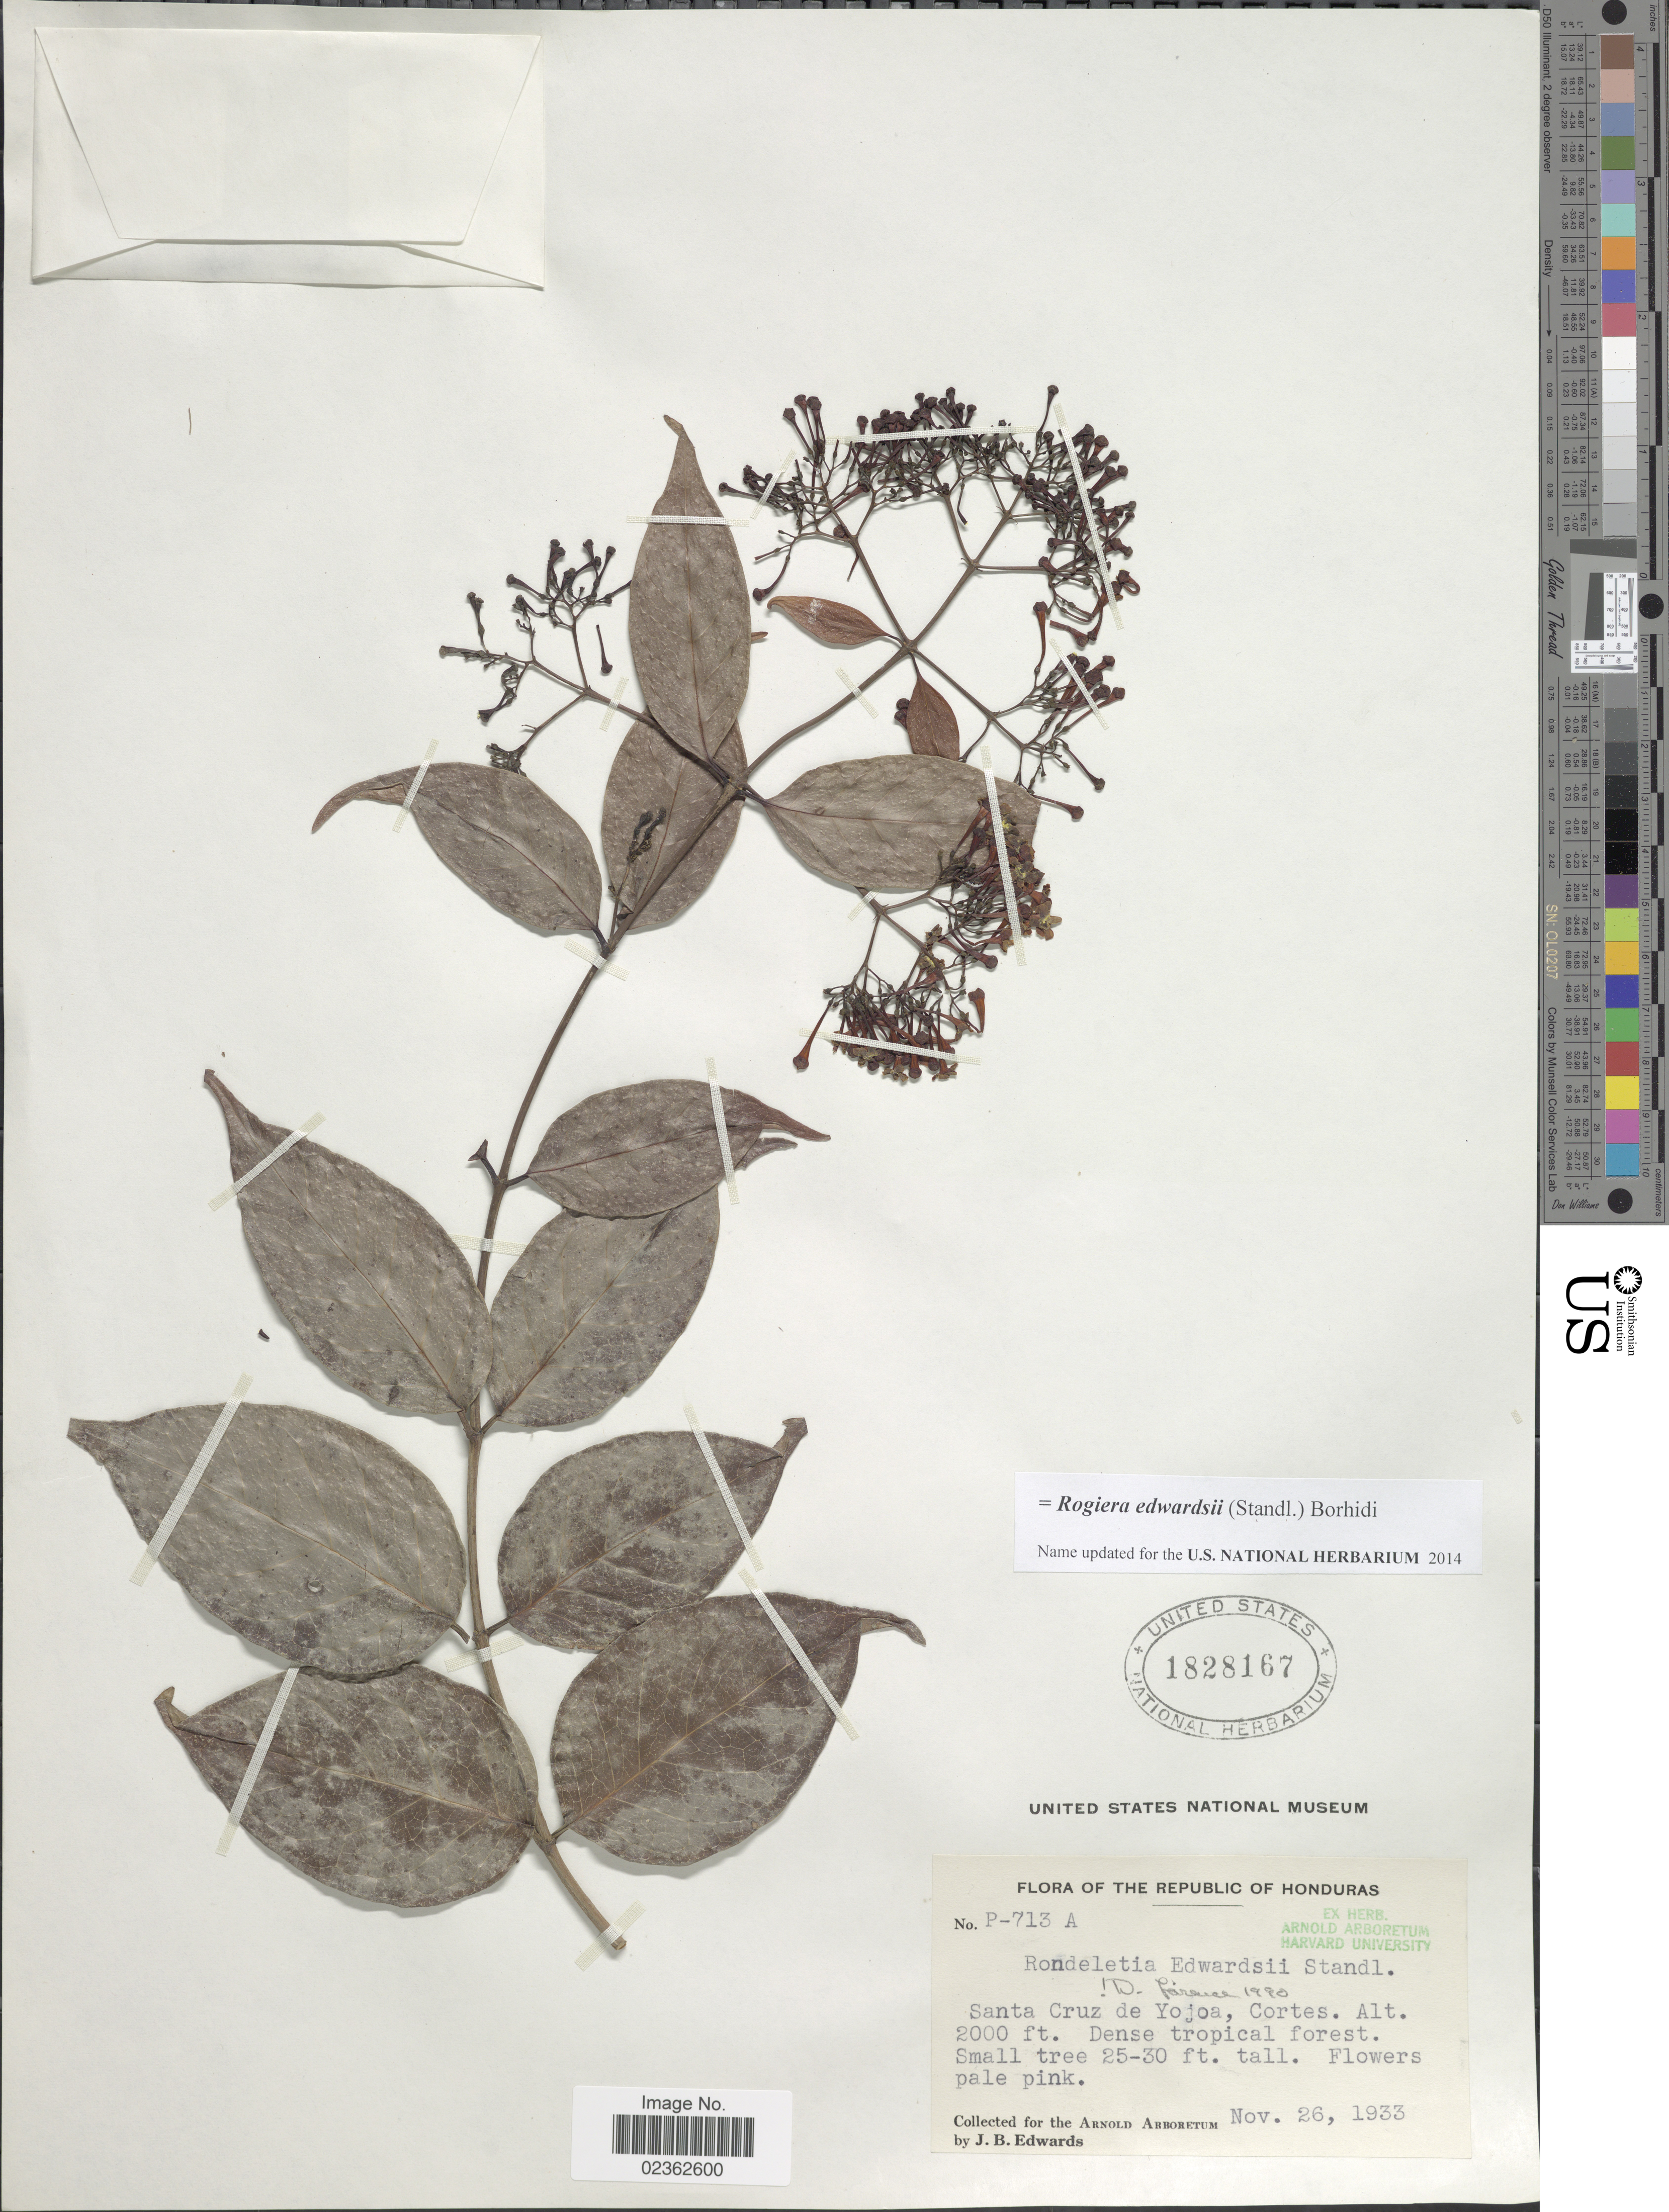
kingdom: Plantae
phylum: Tracheophyta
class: Magnoliopsida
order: Gentianales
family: Rubiaceae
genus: Rogiera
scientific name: Rogiera edwardsii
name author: (Standl.) Borhidi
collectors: J. B. Edwards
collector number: P-713 A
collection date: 1933-11-26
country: Honduras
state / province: Cortés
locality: Santa Cruz de Yojoa.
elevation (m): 610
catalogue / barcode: US 1828167